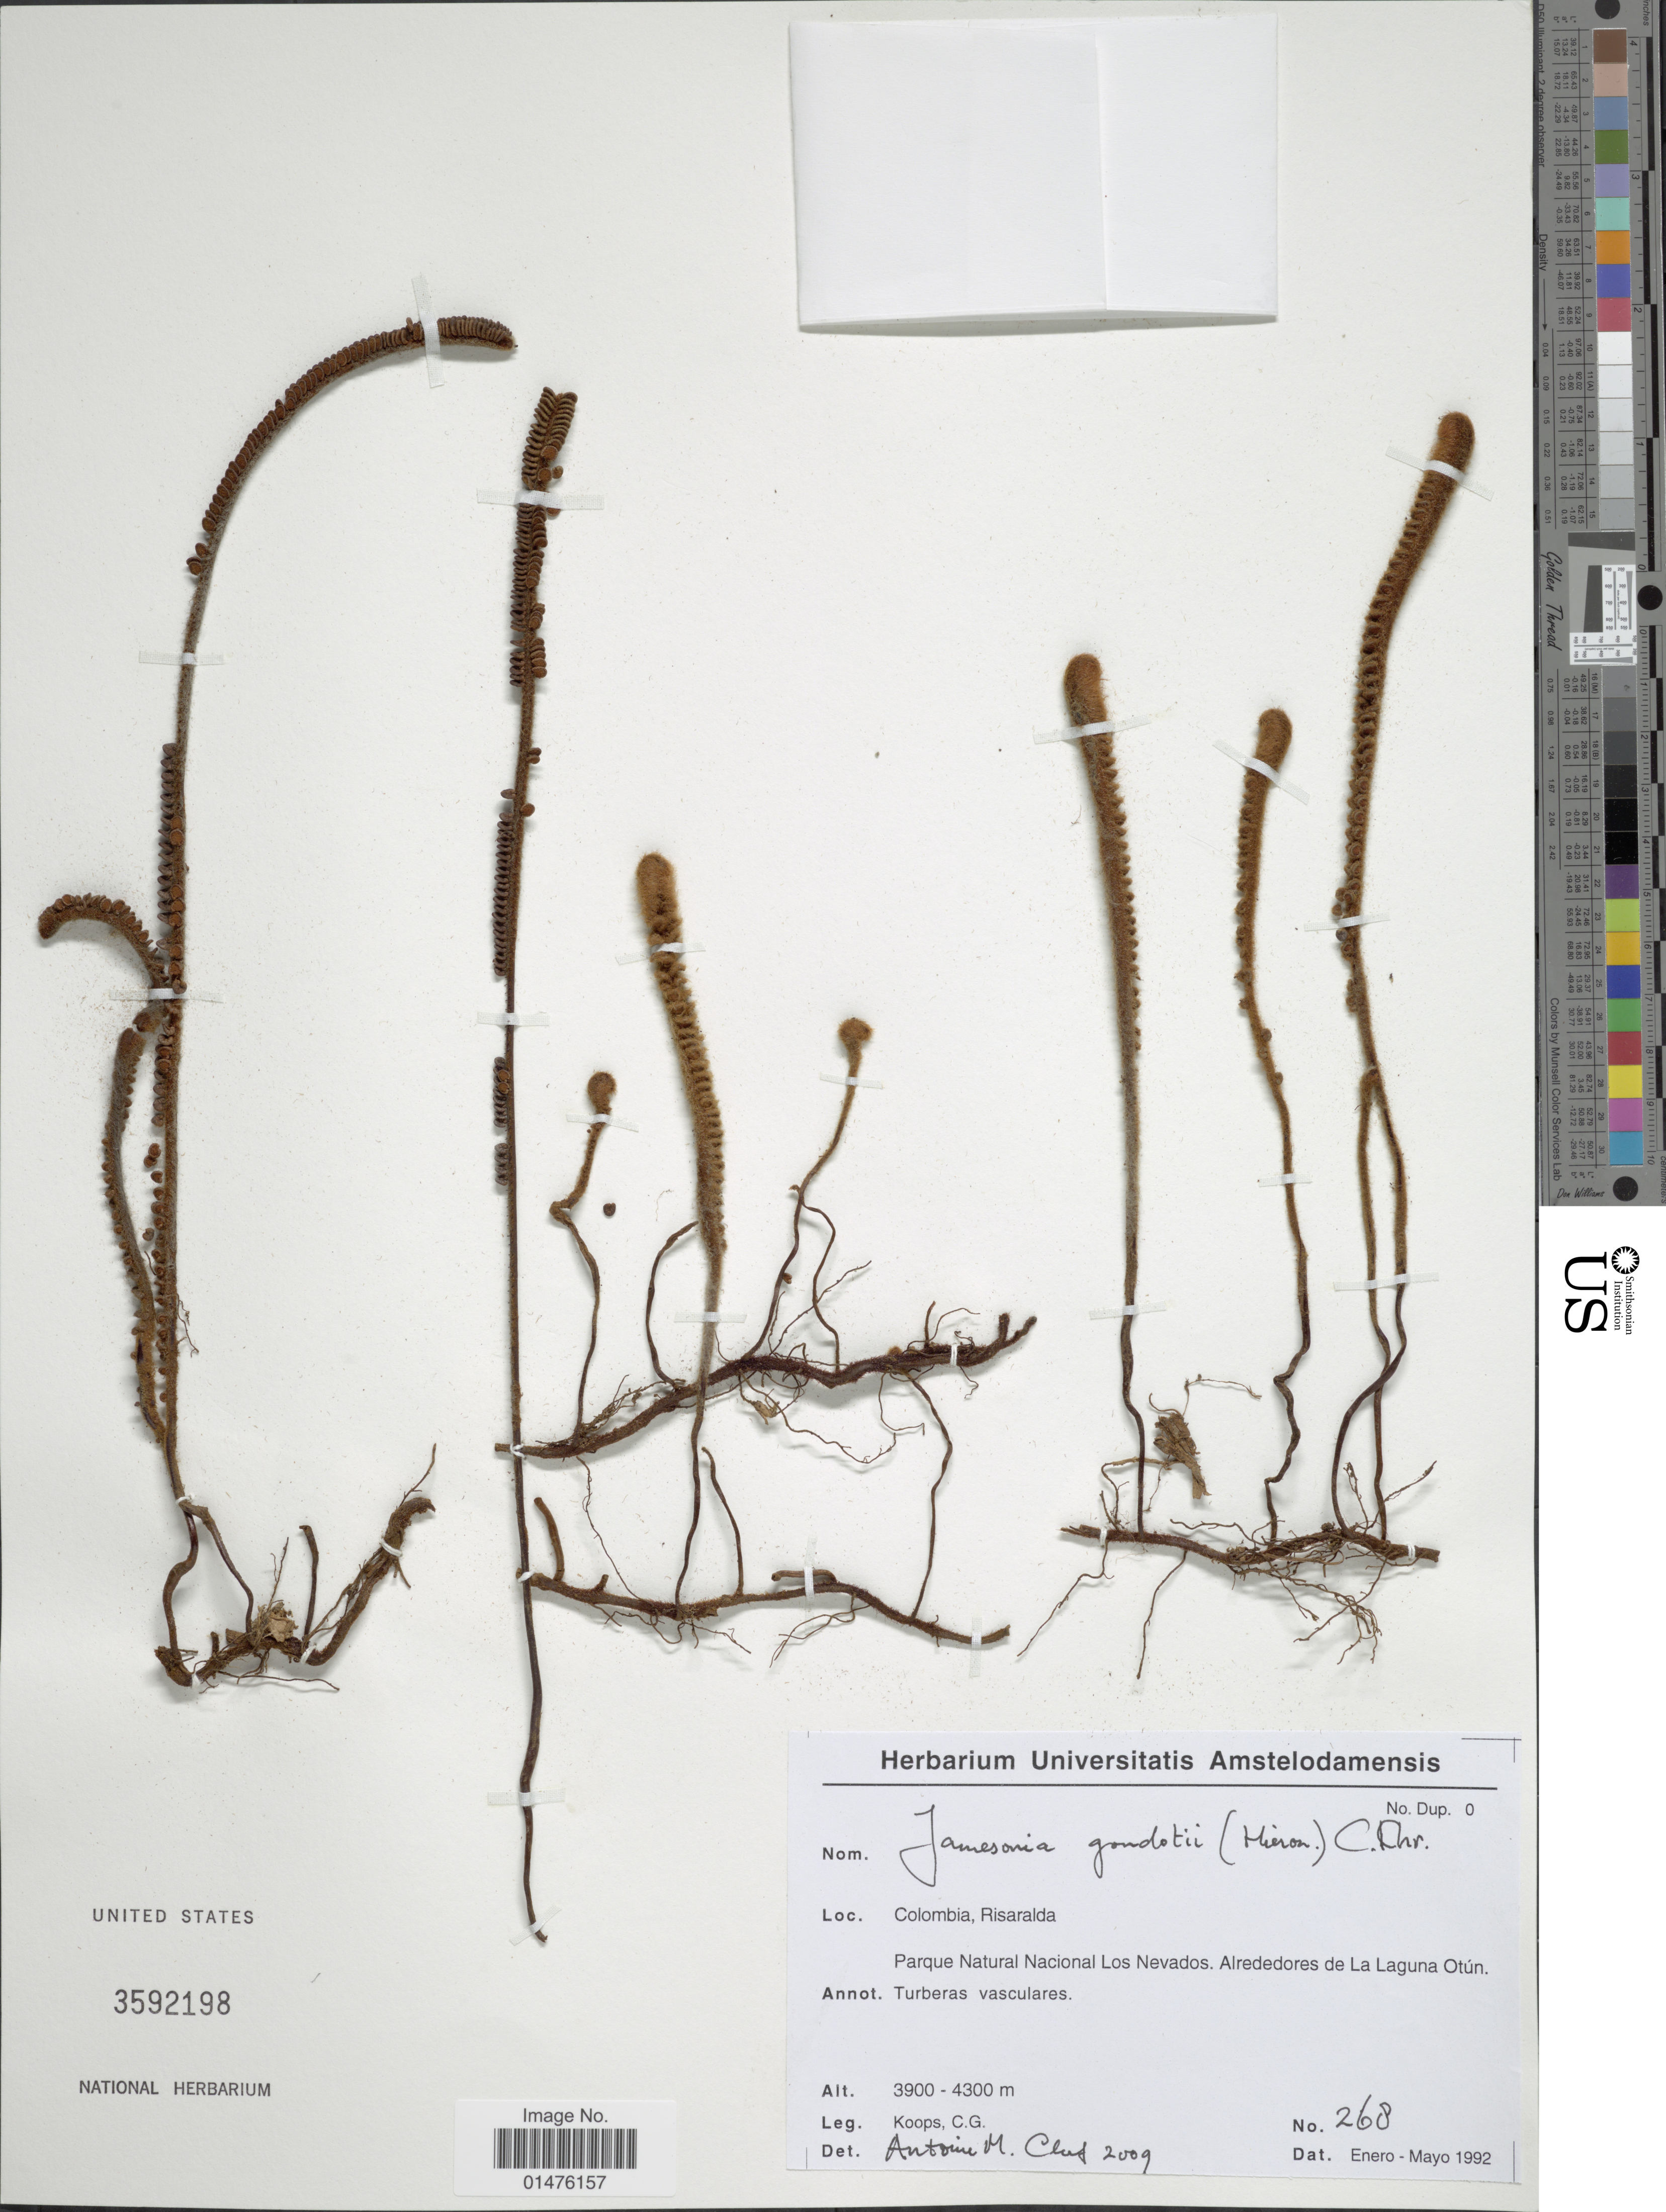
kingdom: Plantae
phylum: Tracheophyta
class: Polypodiopsida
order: Polypodiales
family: Pteridaceae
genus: Jamesonia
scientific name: Jamesonia goudotii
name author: (Hieron.) C. Chr.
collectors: C. Koops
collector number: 268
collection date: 1992-01/1992-05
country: Colombia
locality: Risaralda, Parque Natural Nacional Los Nevados. Alrededores de La Laguna Otún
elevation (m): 3900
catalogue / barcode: US 3592198